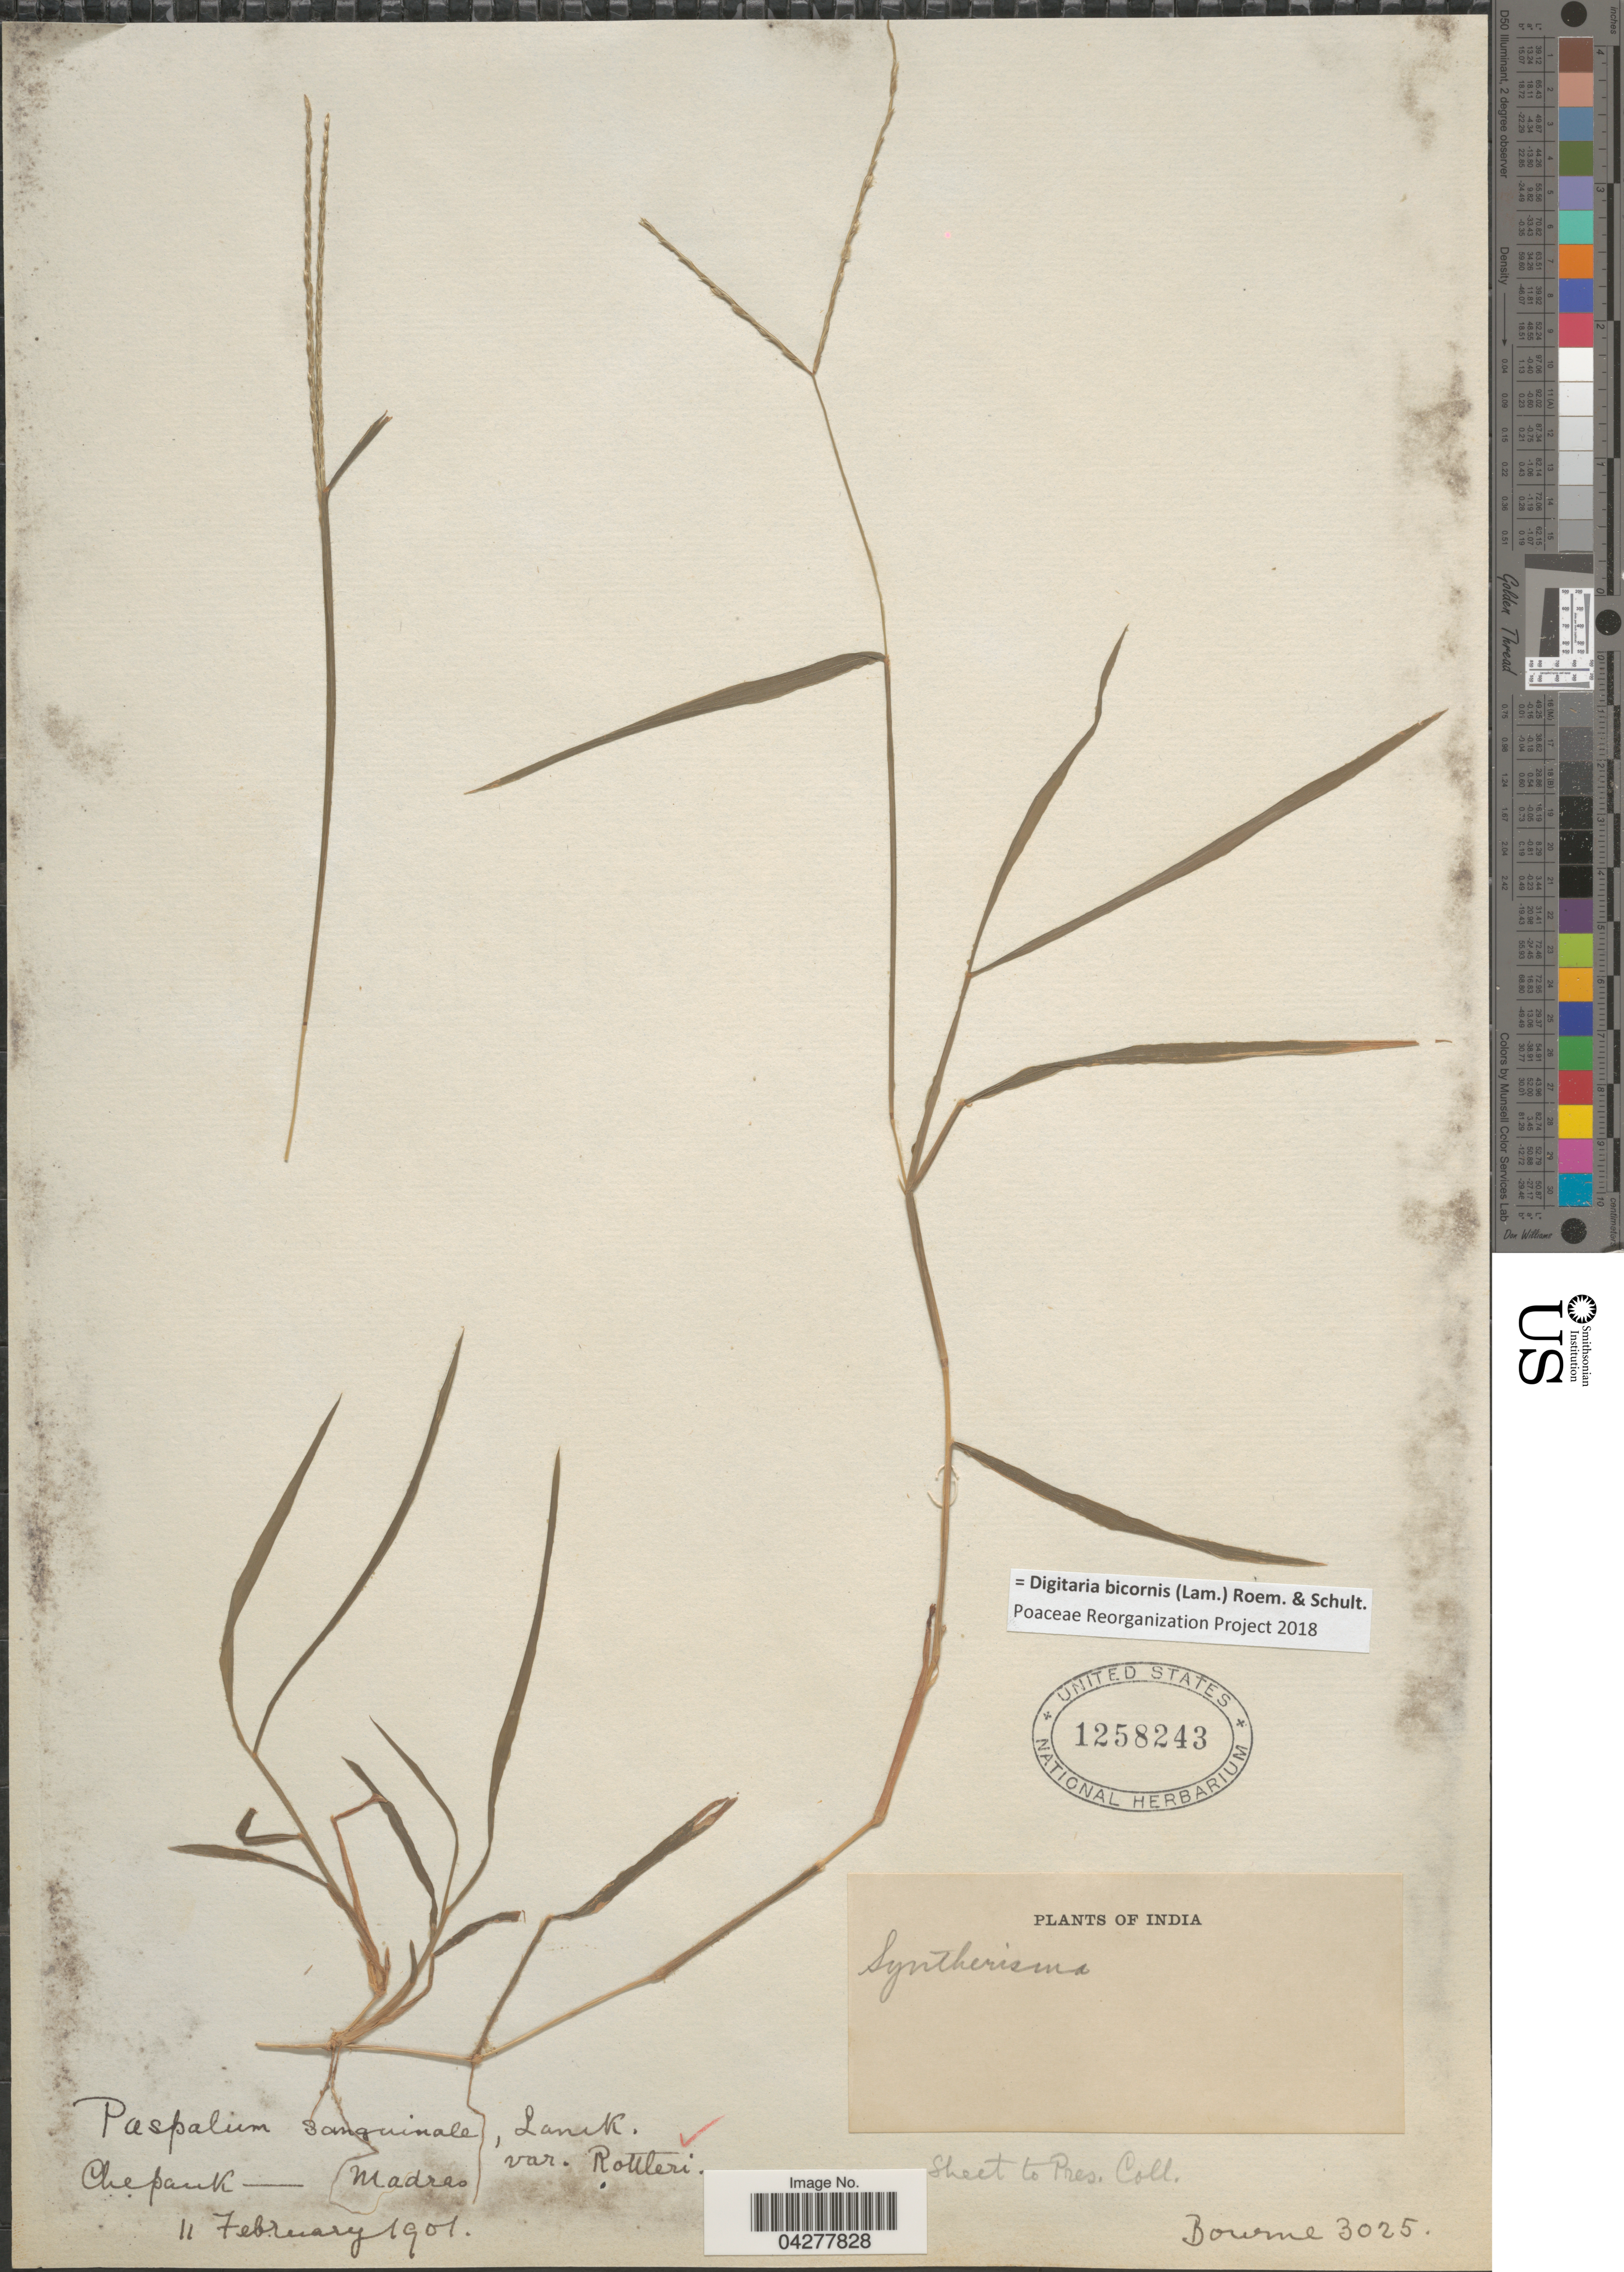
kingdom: Plantae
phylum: Tracheophyta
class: Liliopsida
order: Poales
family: Poaceae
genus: Digitaria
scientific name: Digitaria bicornis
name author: (Lam.) Roem. & Schult.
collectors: -- Bourne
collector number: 3025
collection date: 1901-02-11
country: India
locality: Chepank- Madras.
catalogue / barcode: US 1258243